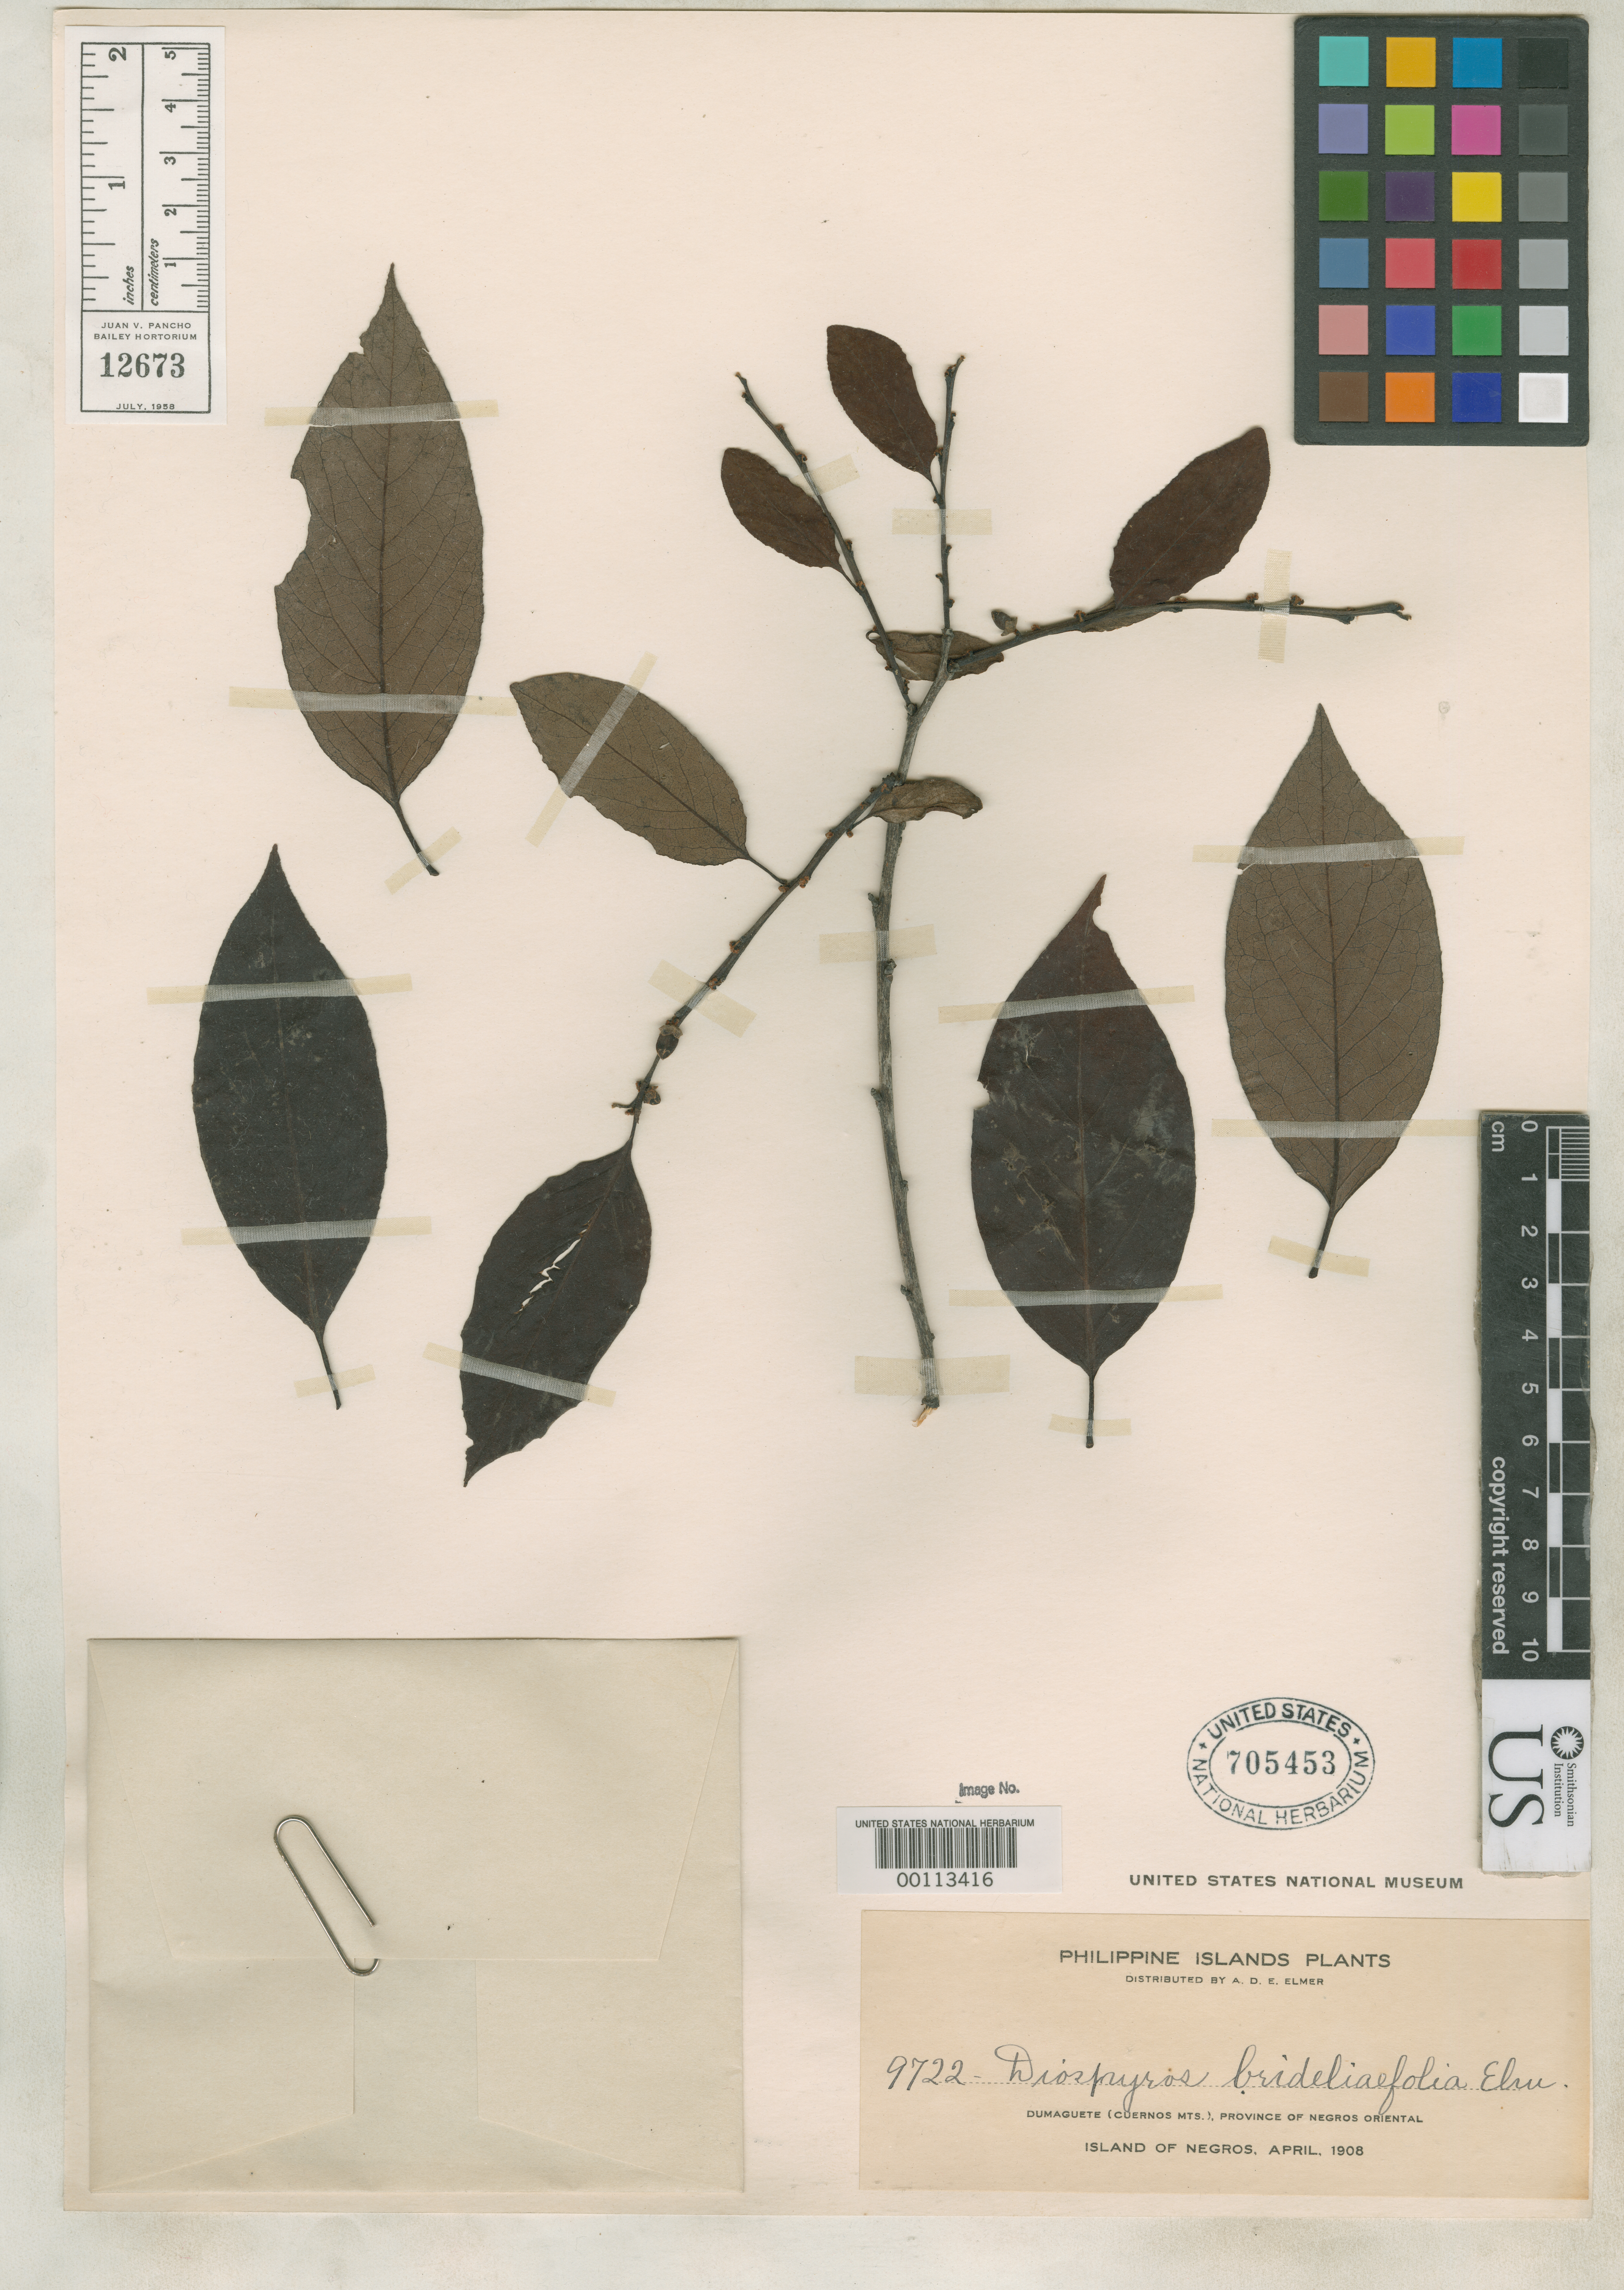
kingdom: Plantae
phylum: Tracheophyta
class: Magnoliopsida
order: Ericales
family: Ebenaceae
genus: Diospyros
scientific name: Diospyros brideliaefolia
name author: Elmer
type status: Isotype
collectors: A. D. E. Elmer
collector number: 9722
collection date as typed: Apr 1908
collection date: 1908-04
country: Philippines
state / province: Central Visayas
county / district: Negros Oriental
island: Negros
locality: Dumaguete (Cuernos Mts.).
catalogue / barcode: US 705453